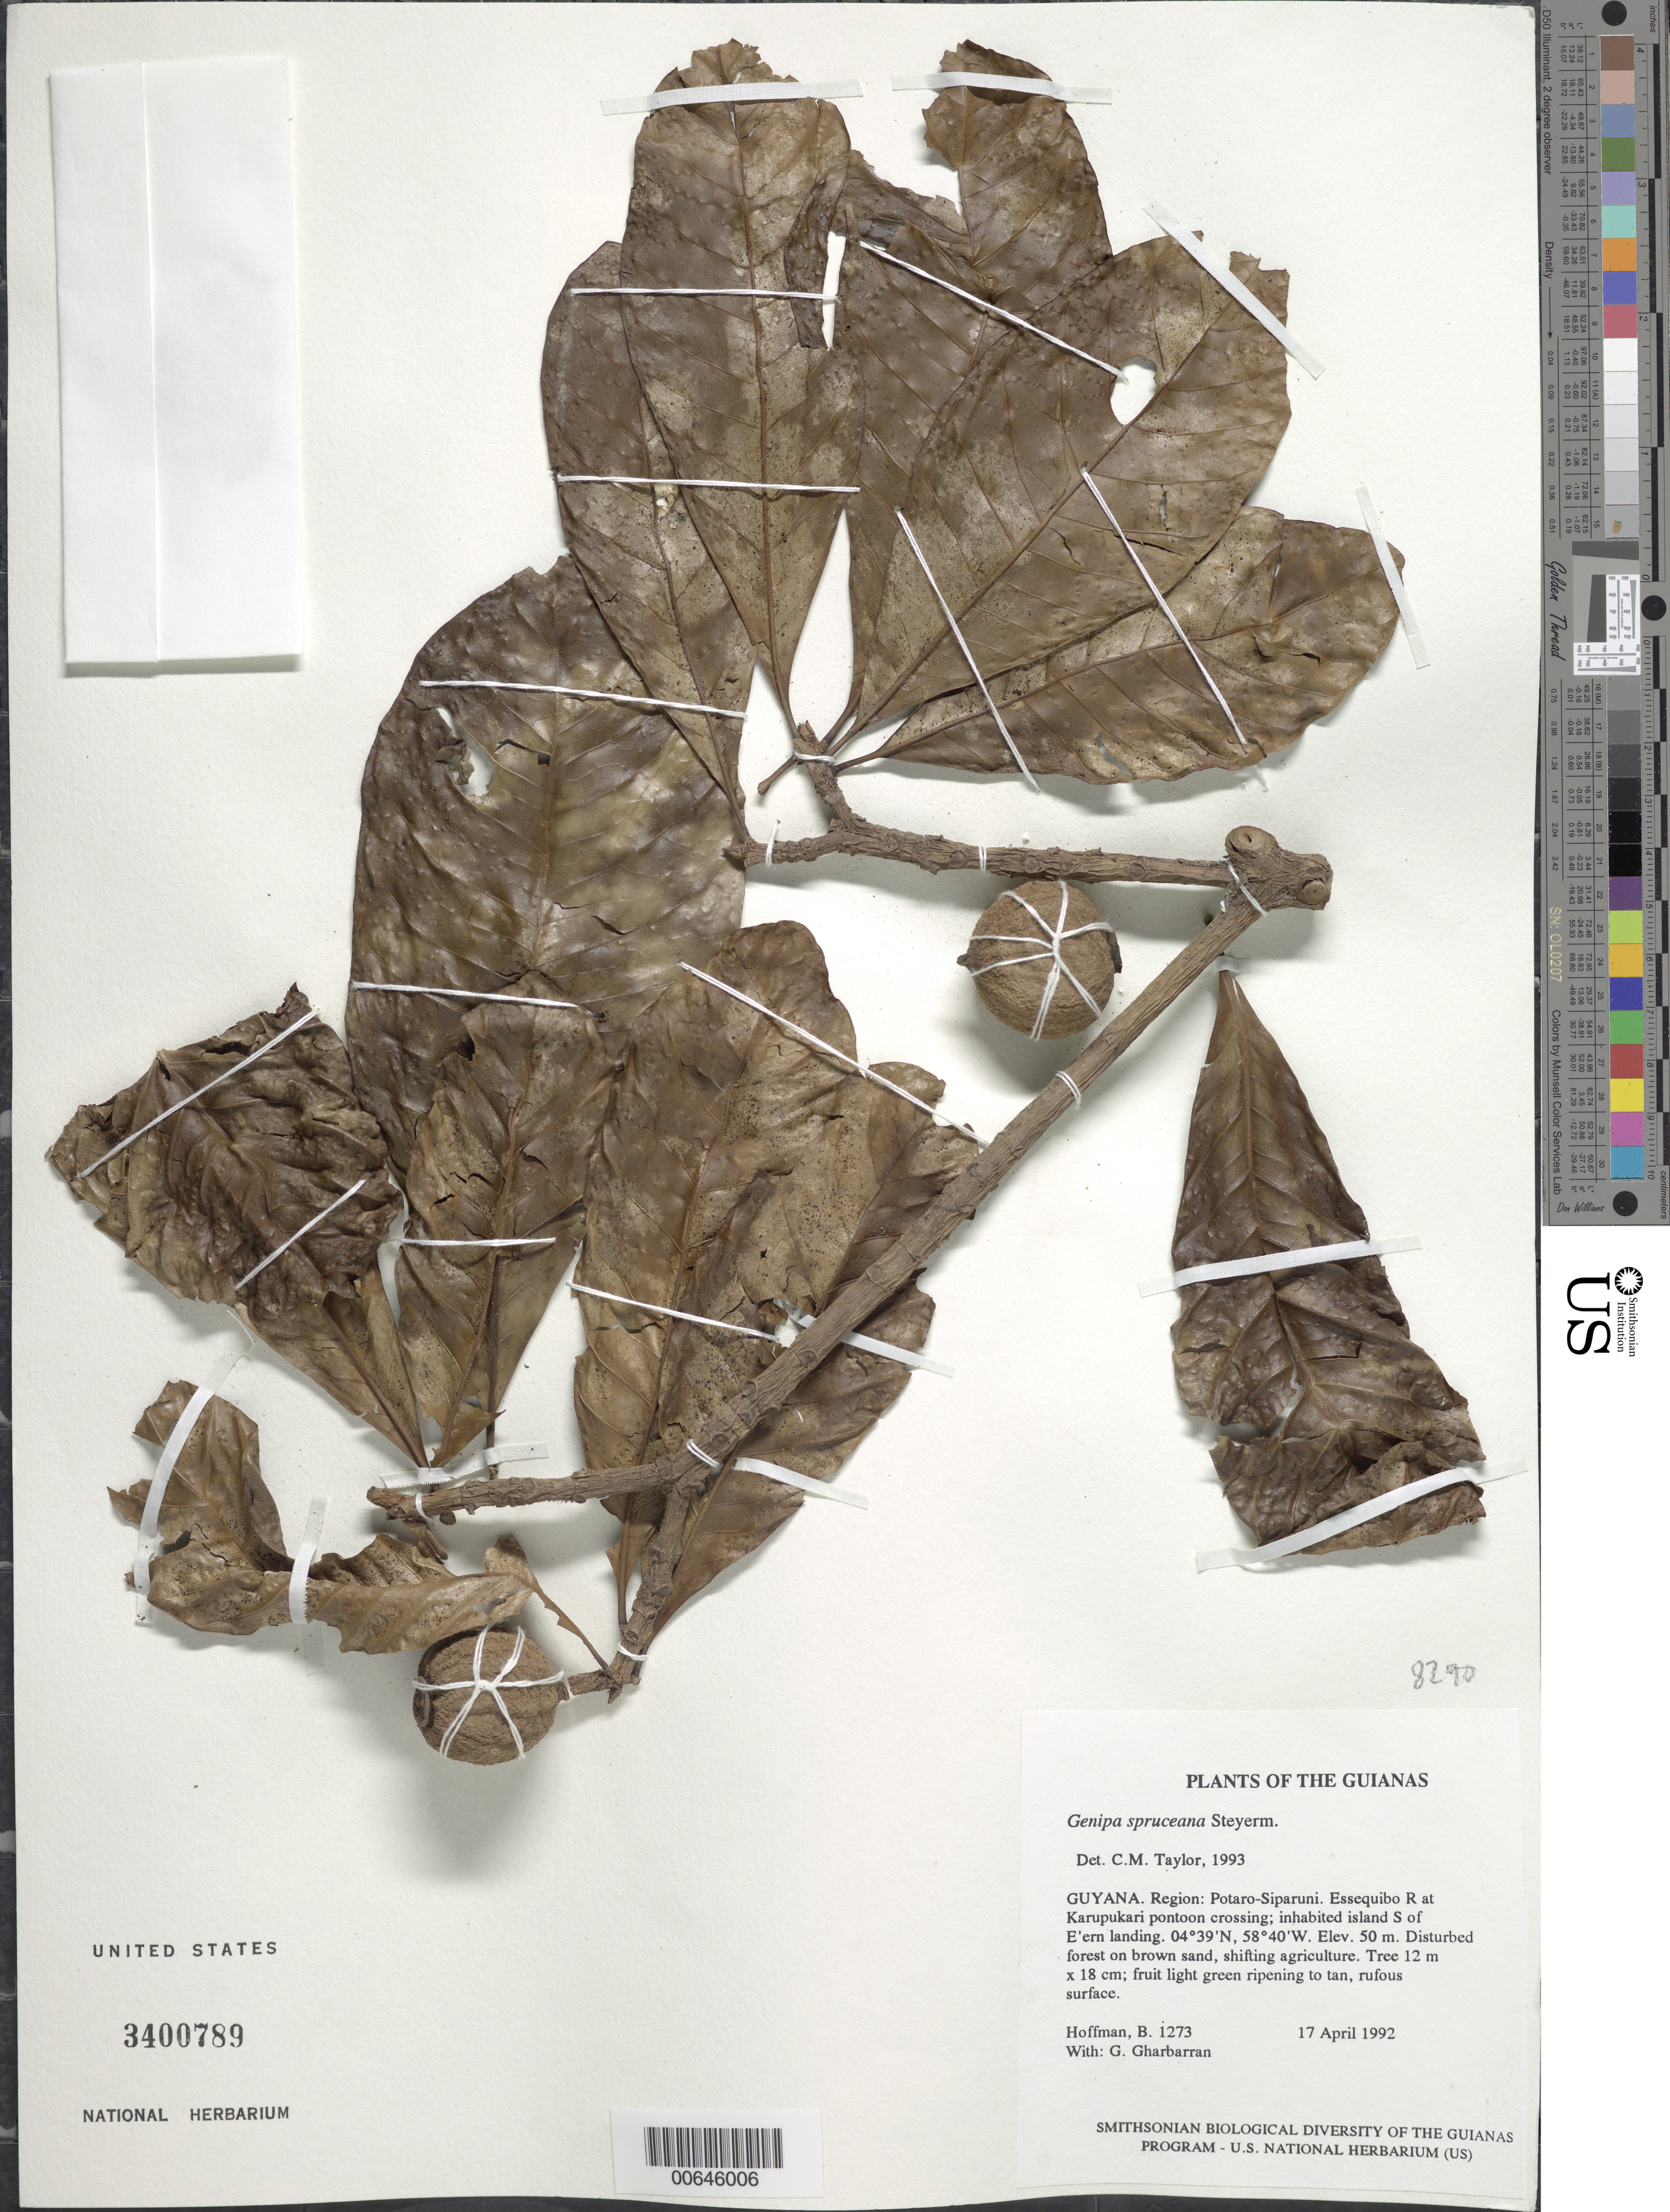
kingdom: Plantae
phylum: Tracheophyta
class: Magnoliopsida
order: Gentianales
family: Rubiaceae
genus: Genipa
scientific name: Genipa spruceana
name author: Steyerm.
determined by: Taylor, Charlotte M.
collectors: B. Hoffman & G. Gharbarran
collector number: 1273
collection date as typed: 17 April 1992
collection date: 1992-04-17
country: Guyana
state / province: Potaro-Siparuni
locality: Essequibo River at Karupukari pontoon crossing; inhabited island S of Eastern landing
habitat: Disturbed forest on brown sand, shifting agriculture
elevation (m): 50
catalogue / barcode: US 3400789